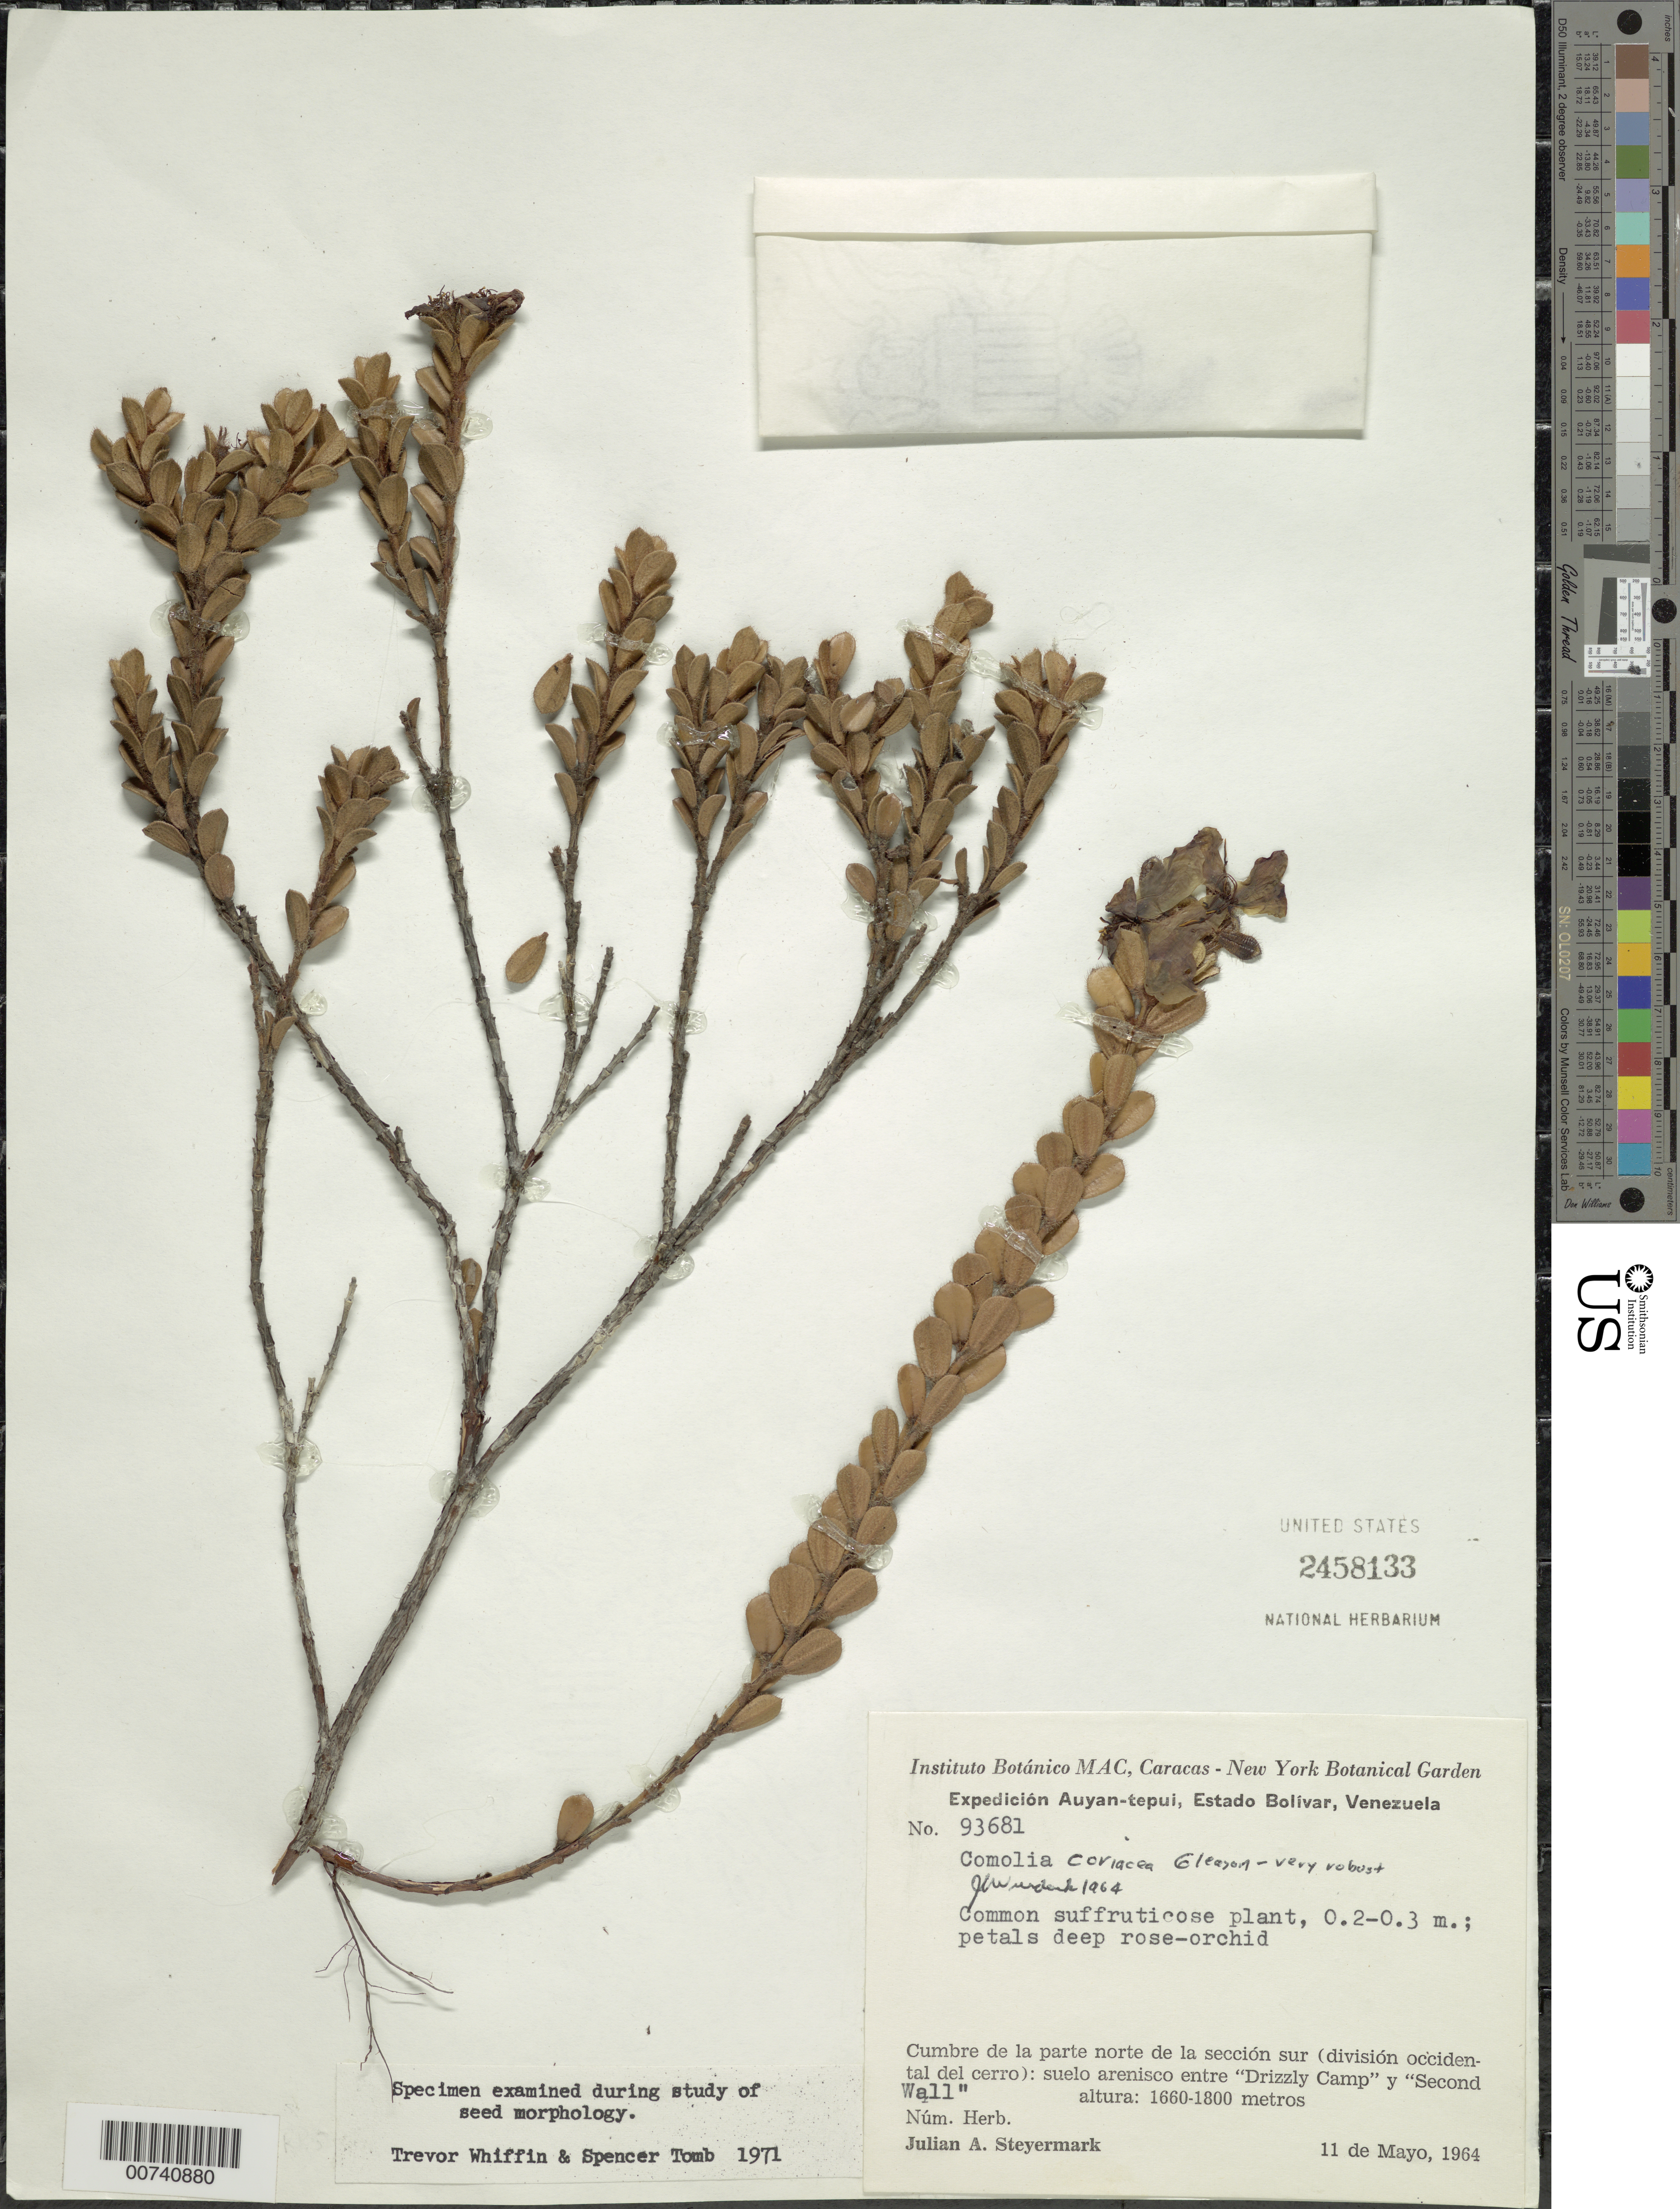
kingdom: Plantae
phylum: Tracheophyta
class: Magnoliopsida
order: Myrtales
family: Melastomataceae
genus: Comoliopsis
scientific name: Comoliopsis coriacea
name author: (Gleason) M.J. Rocha & P.J.F. Guim.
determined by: Nunes da Silva, Diego, (RB), Jardim Botanico do Rio de Janeiro - Herbario (BRAZIL)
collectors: J. Steyermark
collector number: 93681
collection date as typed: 11-May-64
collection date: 1964-05-11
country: Venezuela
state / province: Bolívar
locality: Auyan-tepuí, cumbre de la parte norte de la sección sur (div. occidental del cerro): entre "Drizzly Camp" y "Second Wall"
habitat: Sandy areas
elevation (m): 1660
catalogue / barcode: US 2458133